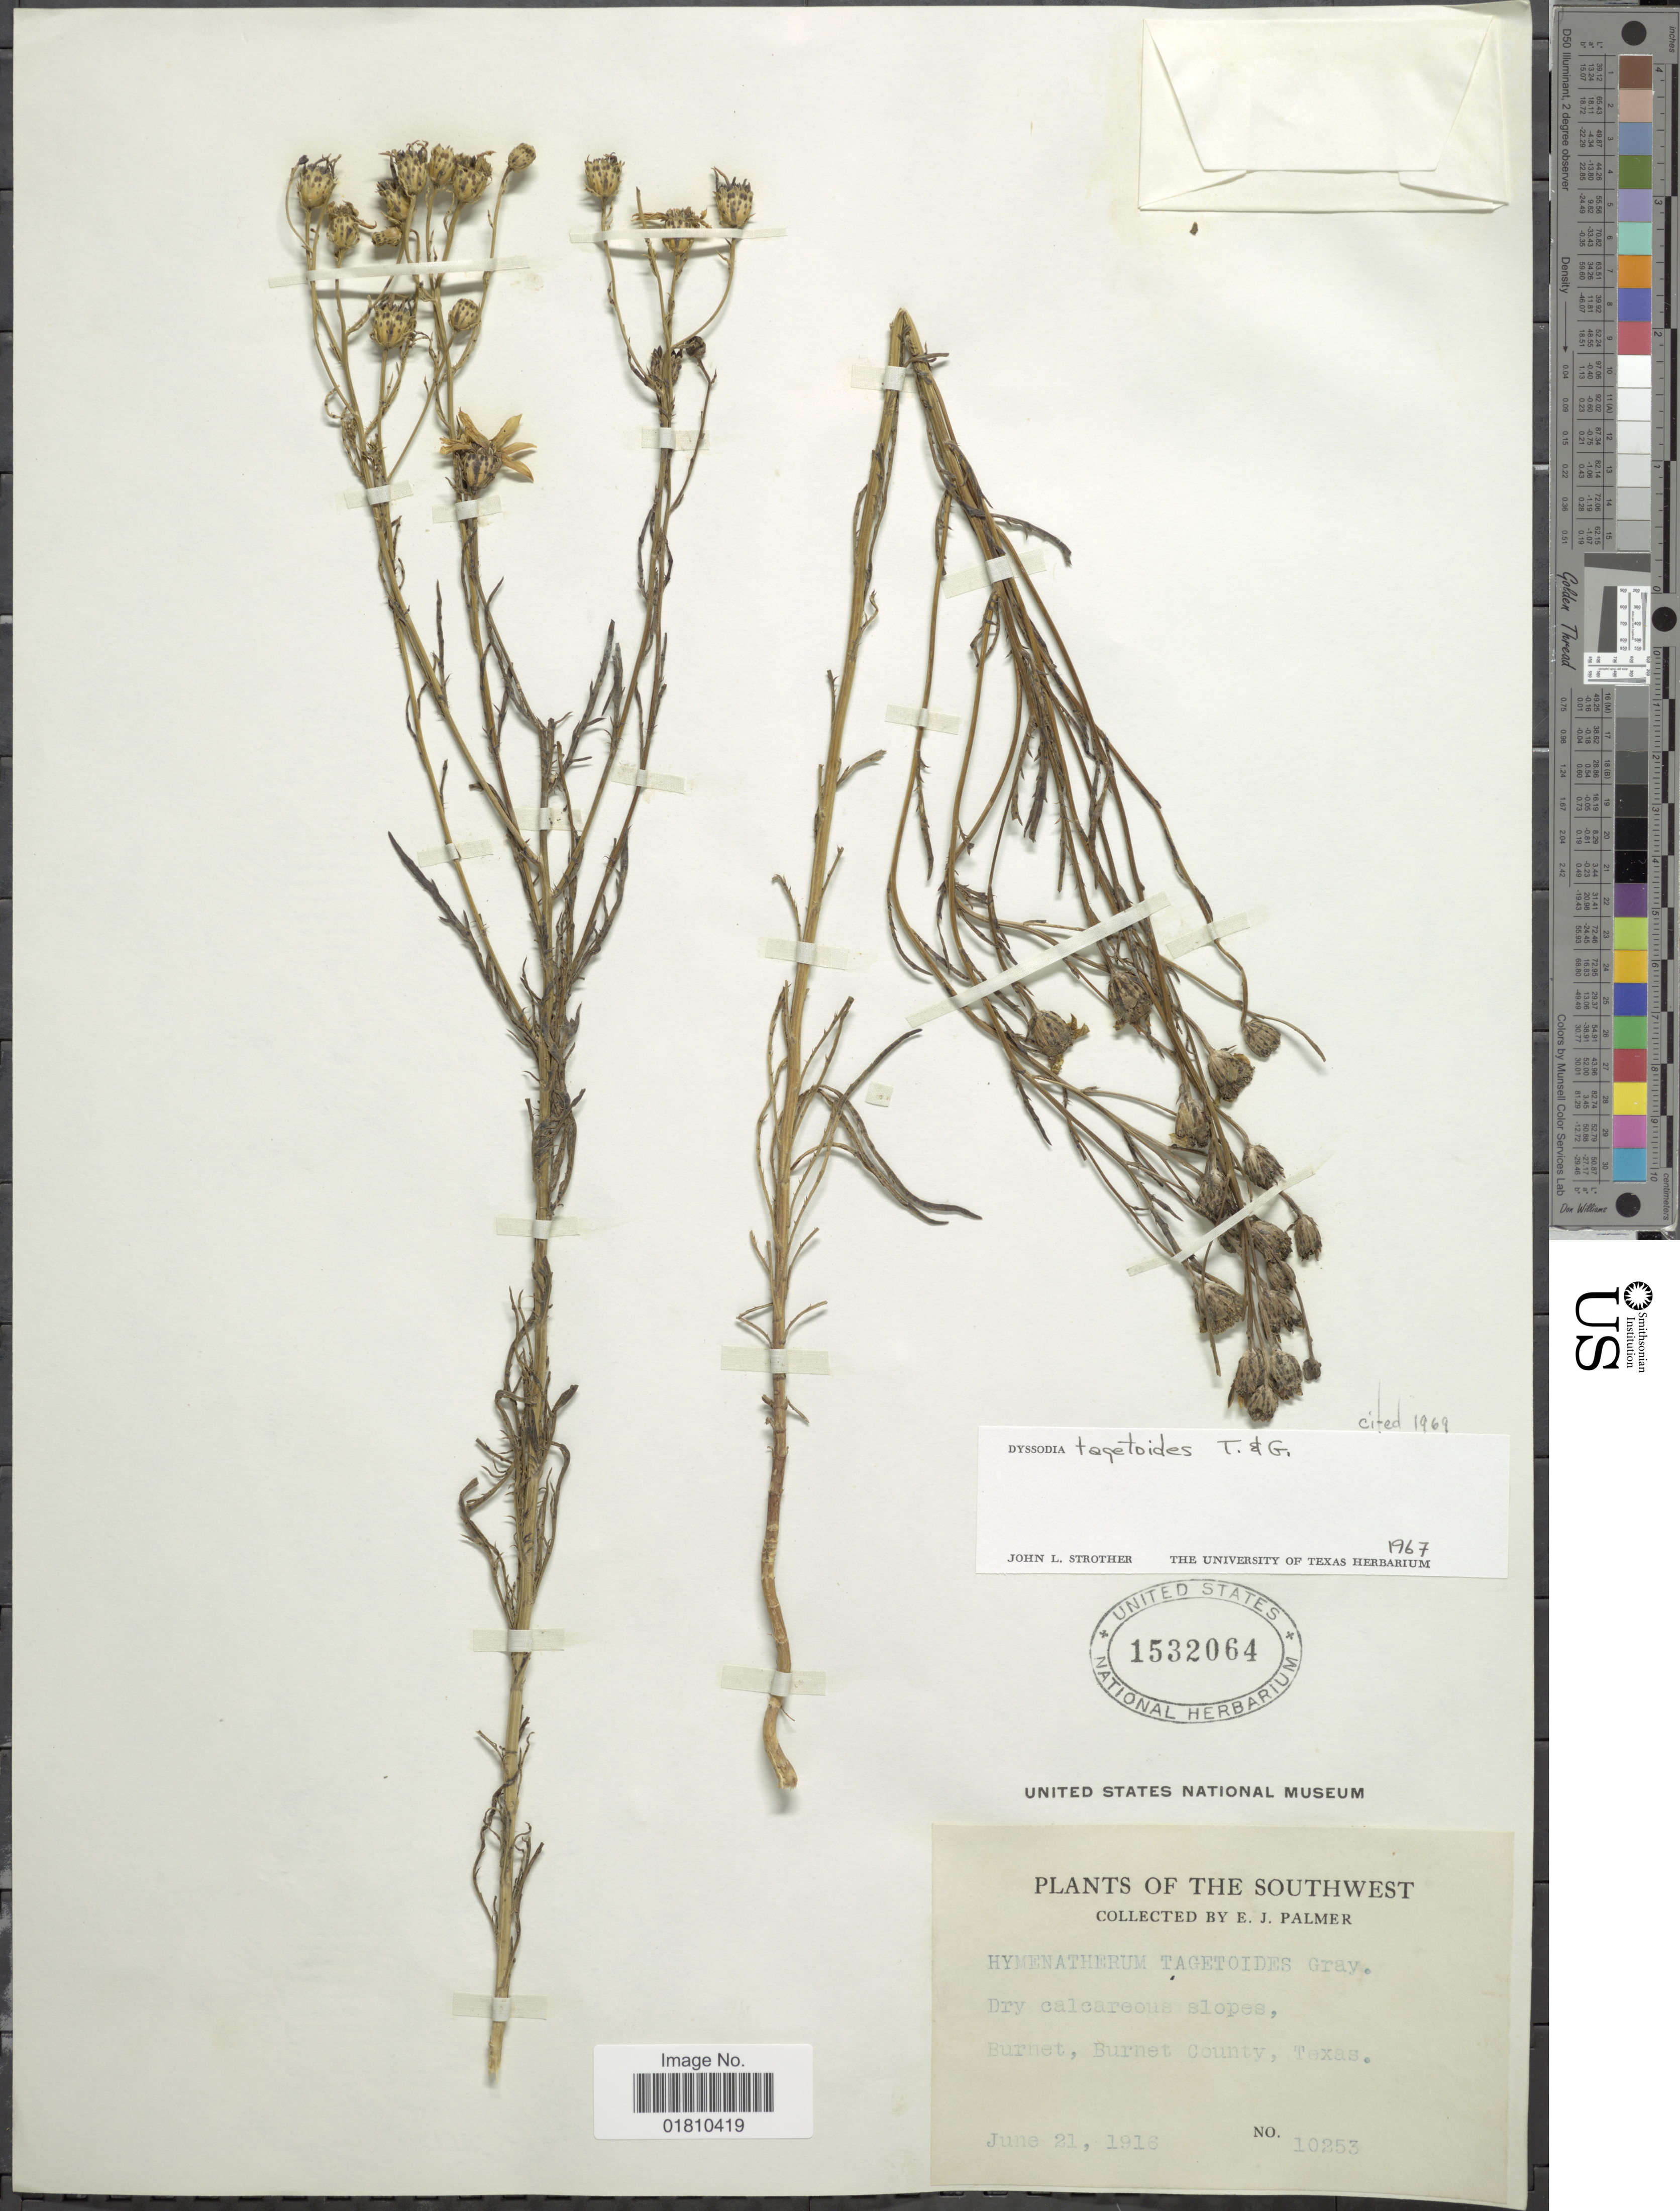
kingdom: Plantae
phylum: Tracheophyta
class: Magnoliopsida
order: Asterales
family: Asteraceae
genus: Dysodiopsis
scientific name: Dysodiopsis tagetoides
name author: (Torr. & A. Gray) Rydb.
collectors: E. J. Palmer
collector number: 10253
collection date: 1916-06-21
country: United States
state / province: Texas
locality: Southwest, dry calcareous slopes, Burnet, Burnet County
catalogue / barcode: US 1532064